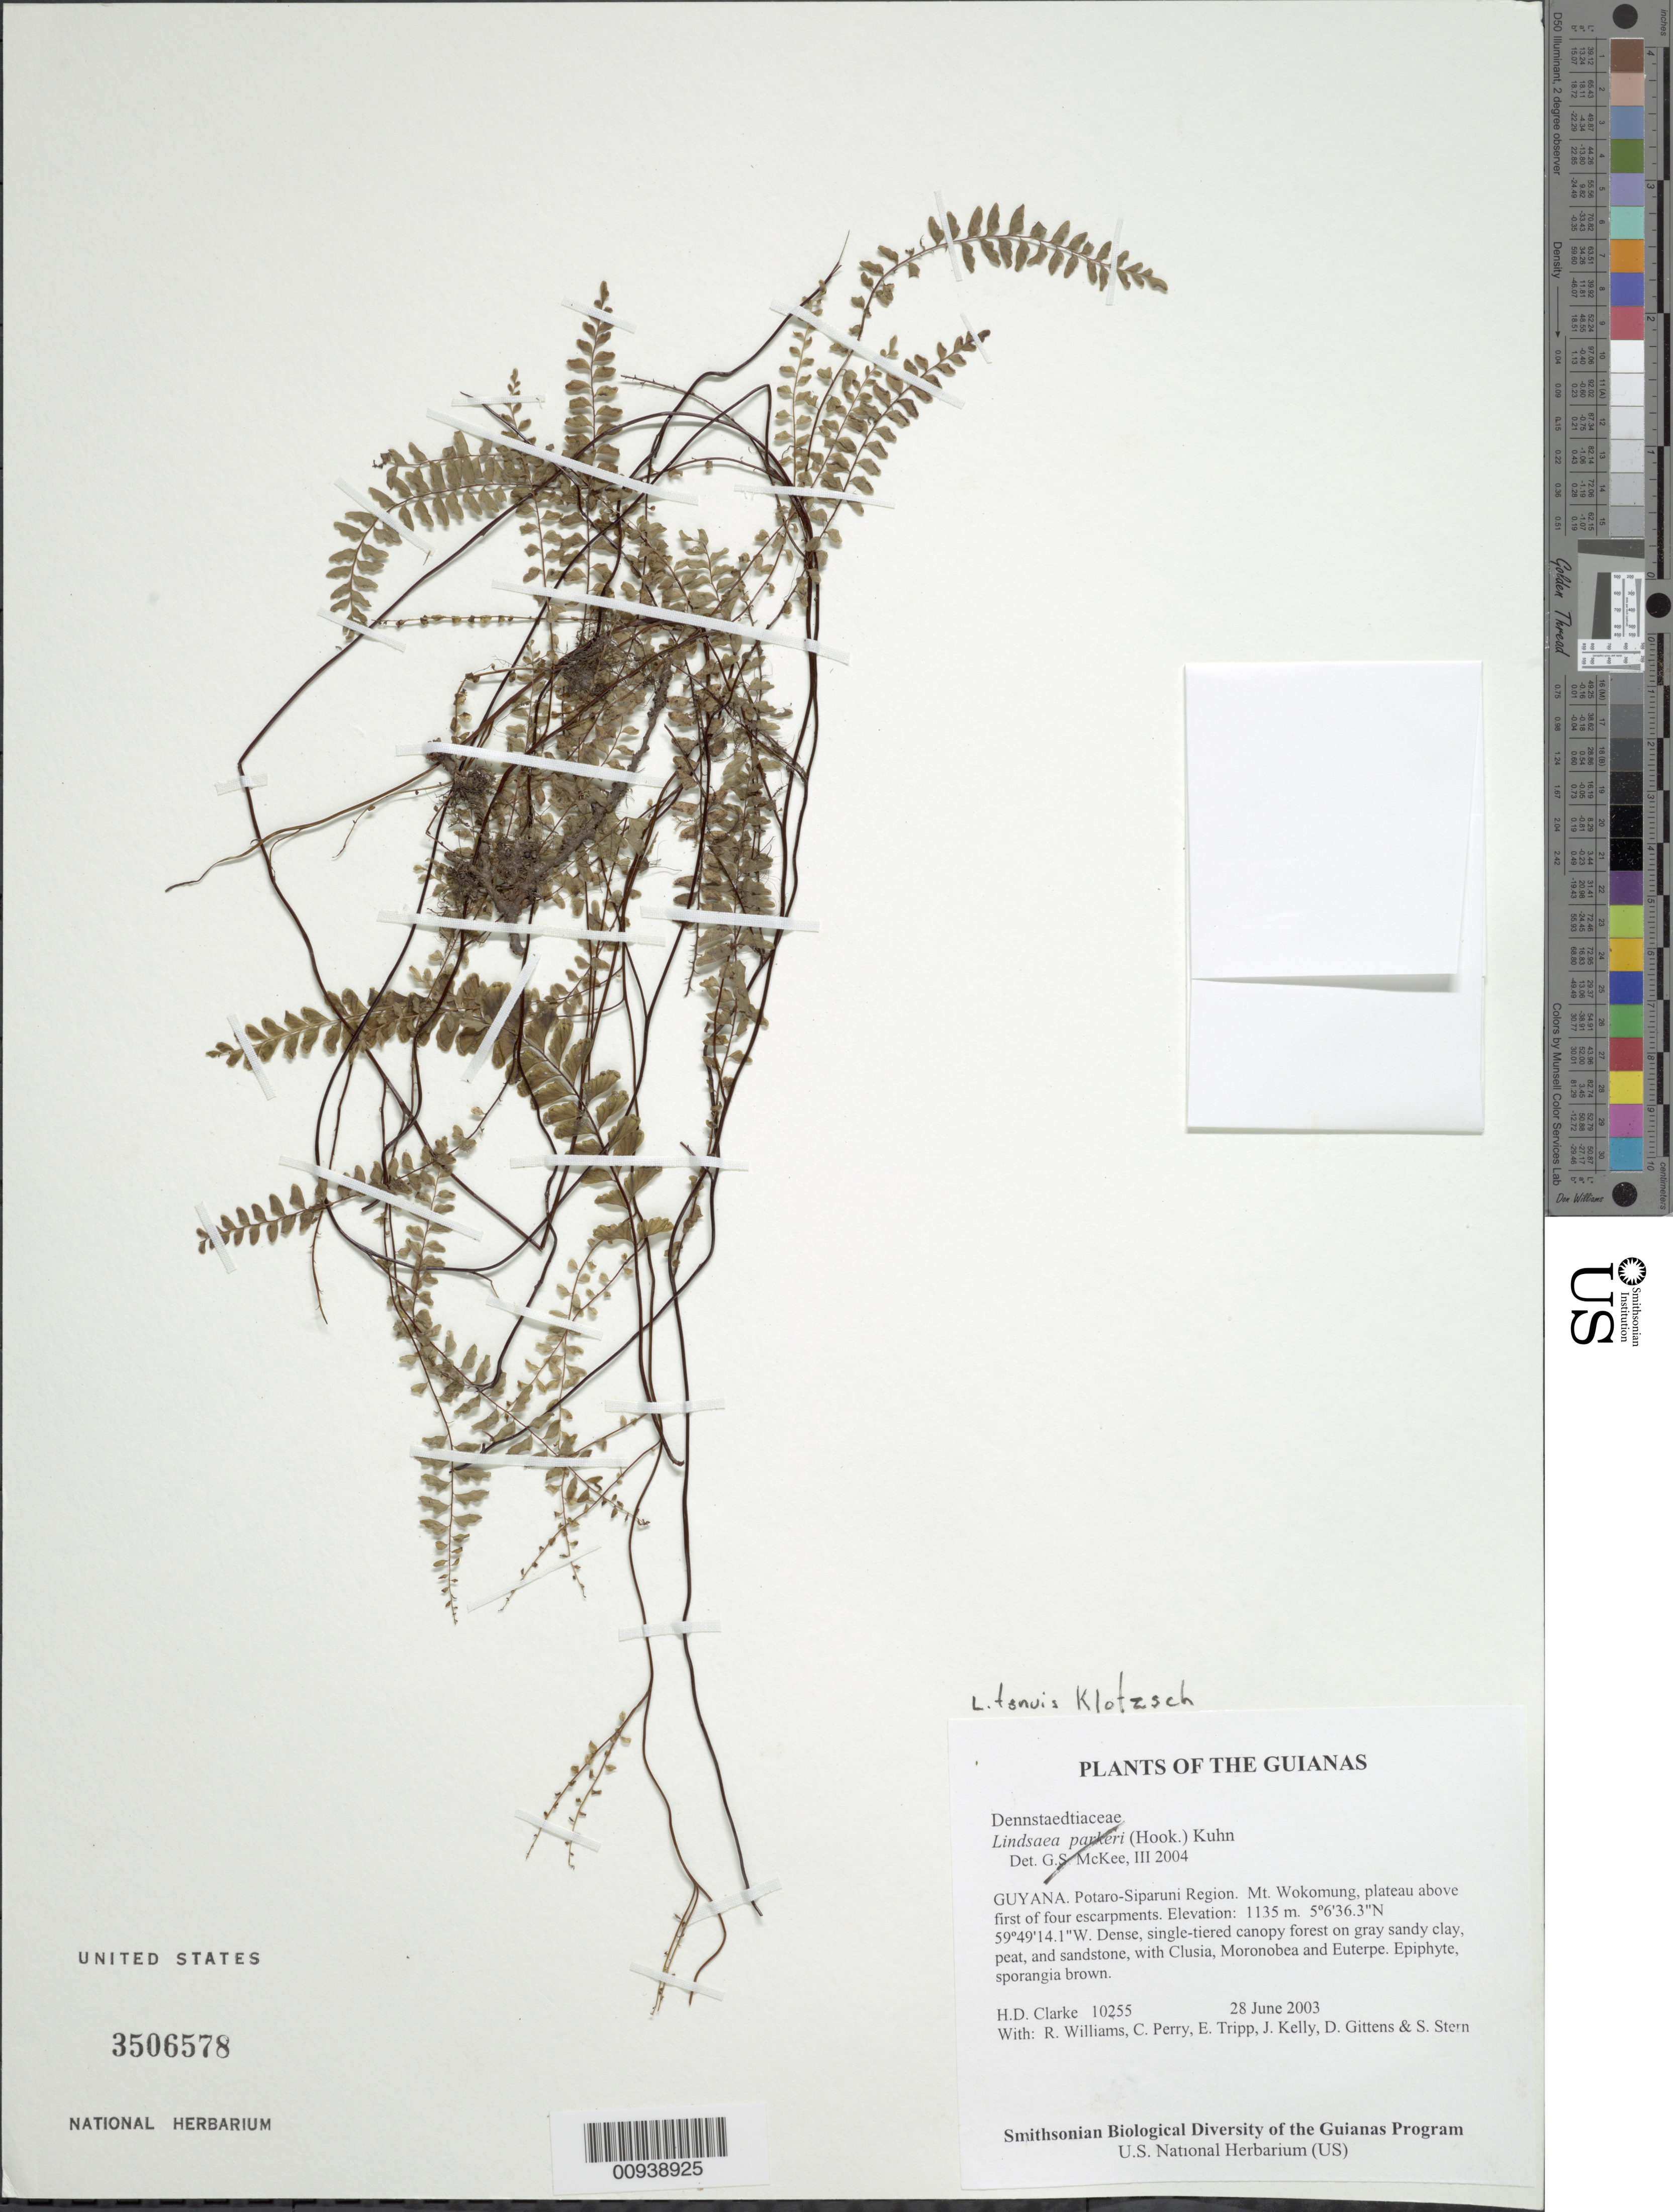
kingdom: Plantae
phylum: Tracheophyta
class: Polypodiopsida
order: Polypodiales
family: Lindsaeaceae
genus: Lindsaea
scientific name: Lindsaea tenuis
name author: Klotzsch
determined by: McKee, G. S., (US), NMNH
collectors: H. D. Clarke, R. Williams, C. Perry, E. Tripp, J. Kelly, D. Gittens & S. R. Stern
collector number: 10255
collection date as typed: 28 June 2003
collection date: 2003-06-28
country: Guyana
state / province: Potaro-Siparuni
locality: Mt. Wokomung, plateau above first of four escarpments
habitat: Dense, single-tiered canopy forest on gray sandy clay, peat, and sandstone, with Clusia, Moronobea and Euterpe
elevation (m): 1135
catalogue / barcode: US 3506578